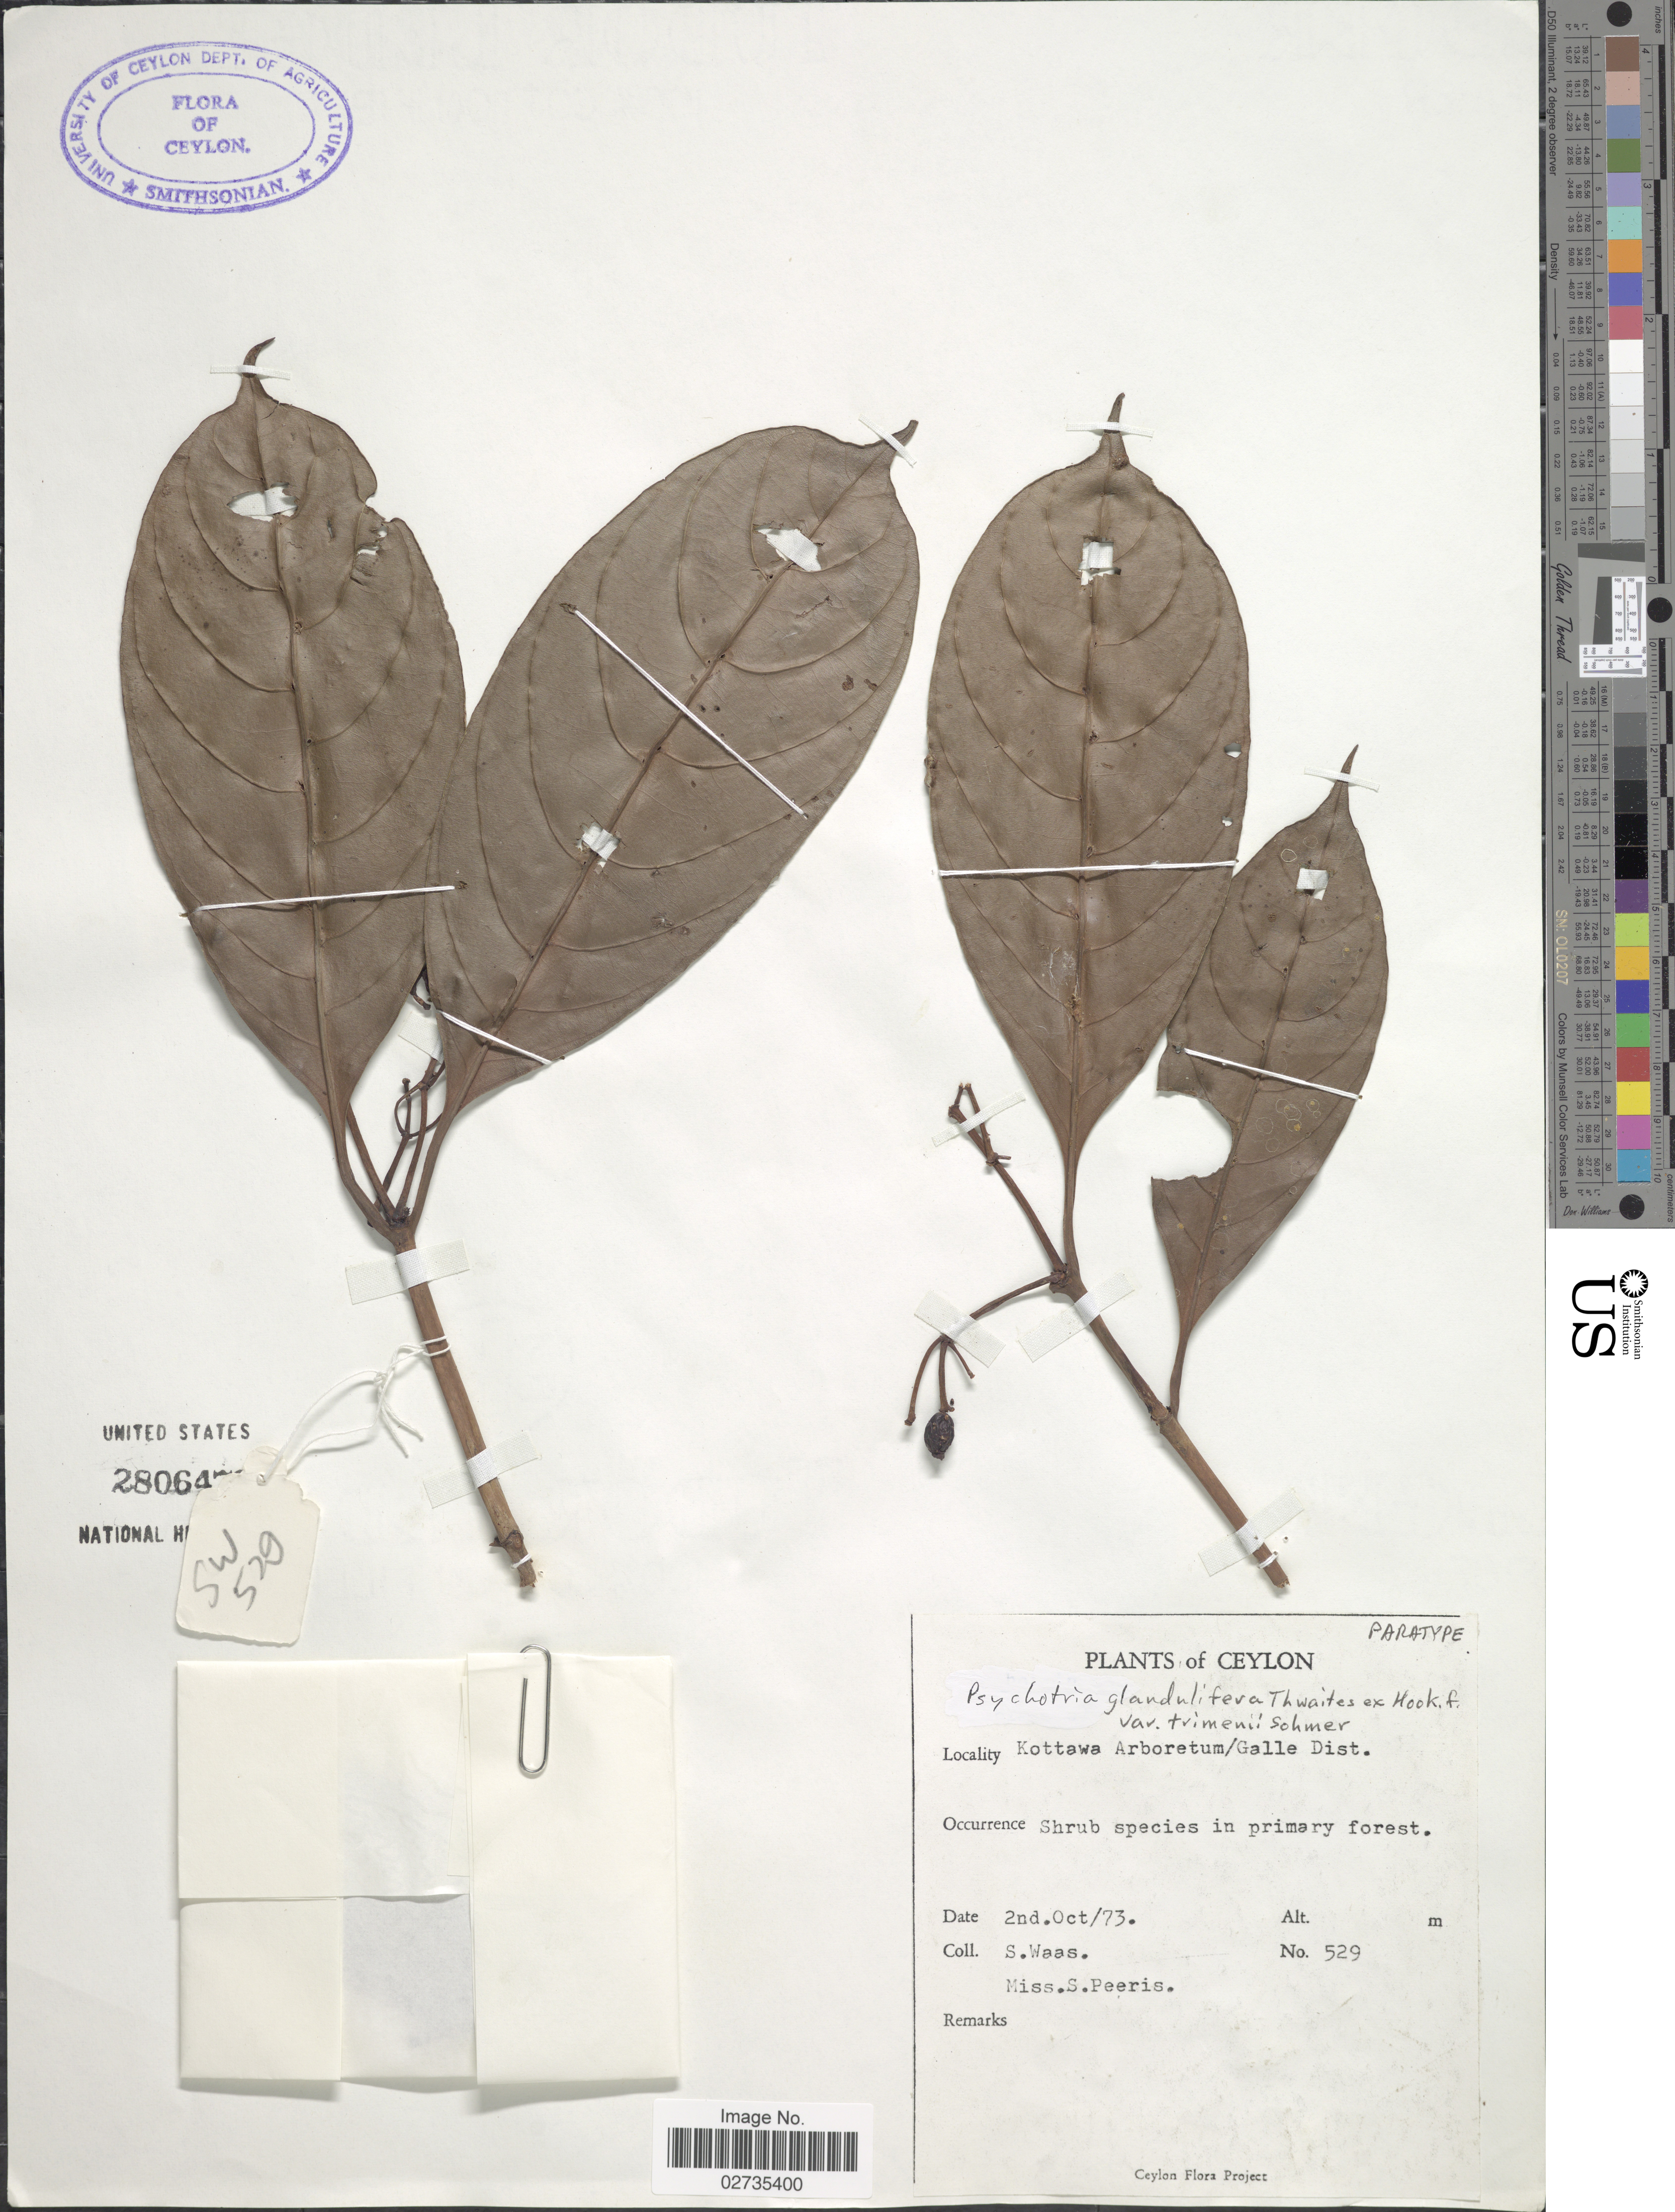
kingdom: Plantae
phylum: Tracheophyta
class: Magnoliopsida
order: Gentianales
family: Rubiaceae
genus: Psychotria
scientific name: Psychotria glandulifera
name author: Thwaites ex Hook. f.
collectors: S. Waas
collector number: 529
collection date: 1973-10-02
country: Sri Lanka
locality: Ceylon. Kottawa Arboretum/Galle Dist.